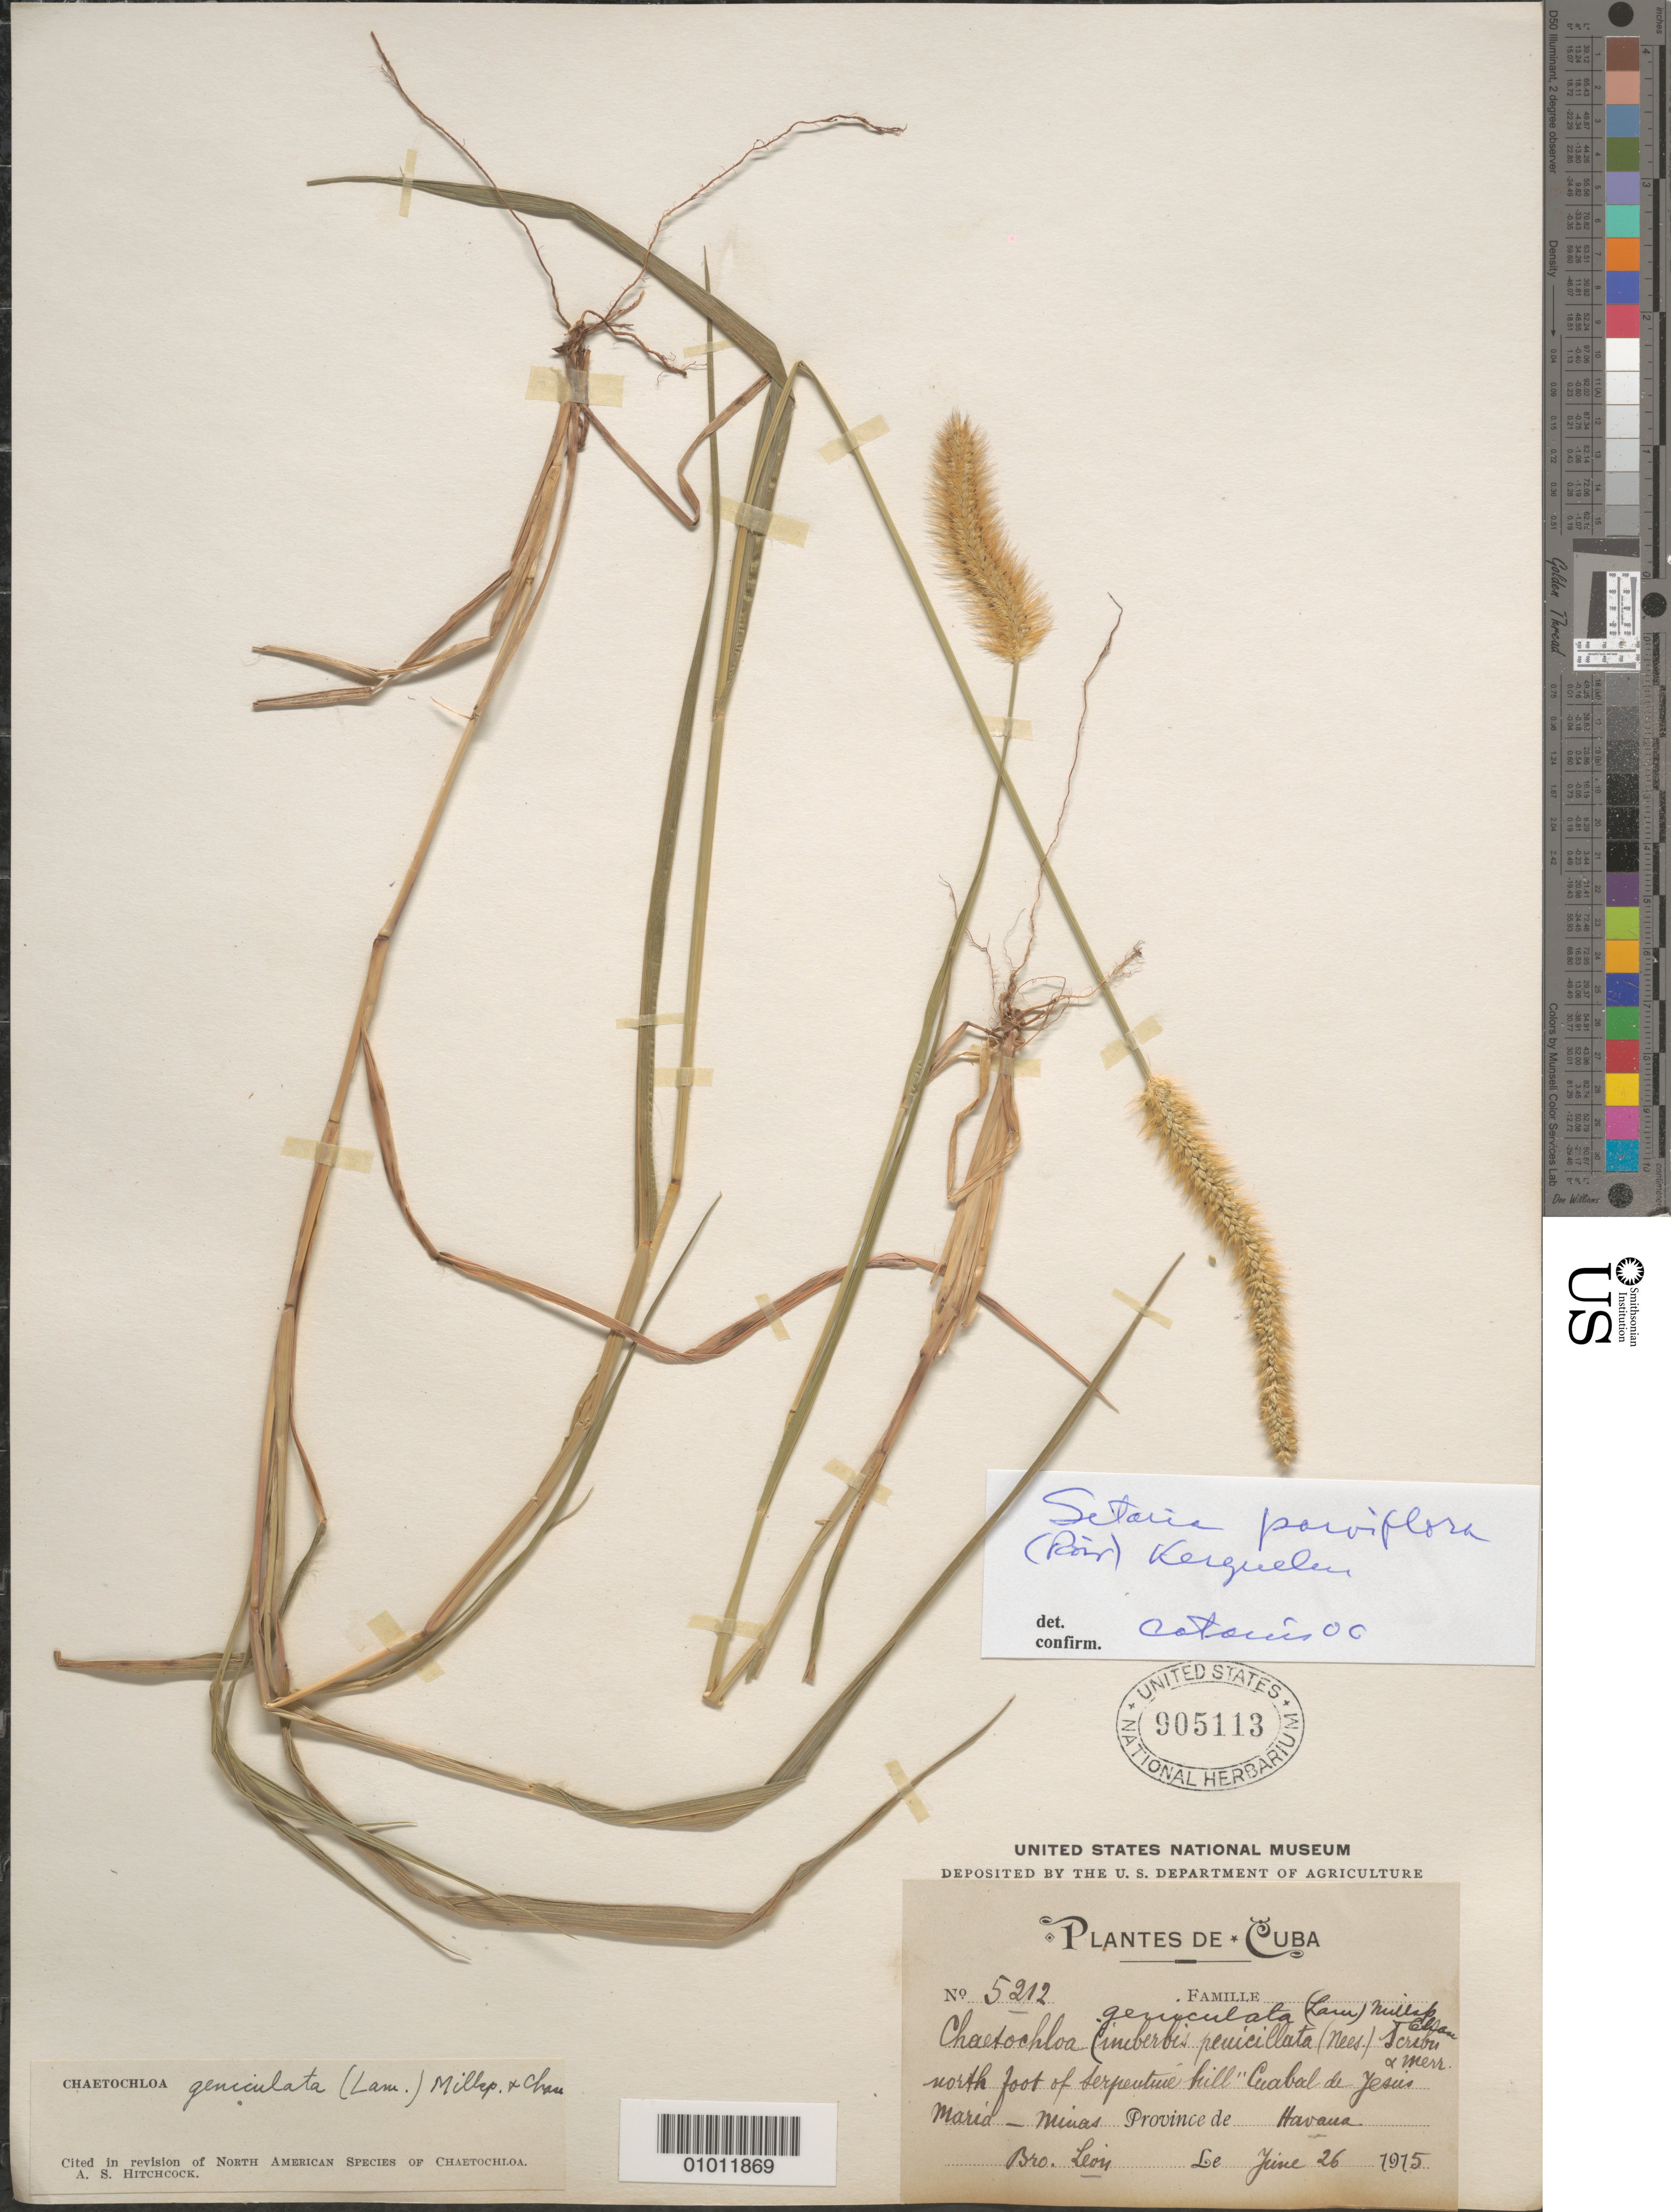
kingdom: Plantae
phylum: Tracheophyta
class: Liliopsida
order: Poales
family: Poaceae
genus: Setaria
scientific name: Setaria parviflora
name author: (Poir.) Kerguélen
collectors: Bro. León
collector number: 5212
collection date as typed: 26 Jun 1915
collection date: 1915-06-26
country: Cuba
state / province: La Habana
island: Cuba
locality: N foot of serpentine hill, Cuabal de Jesus, Maria Minas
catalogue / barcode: US 905113